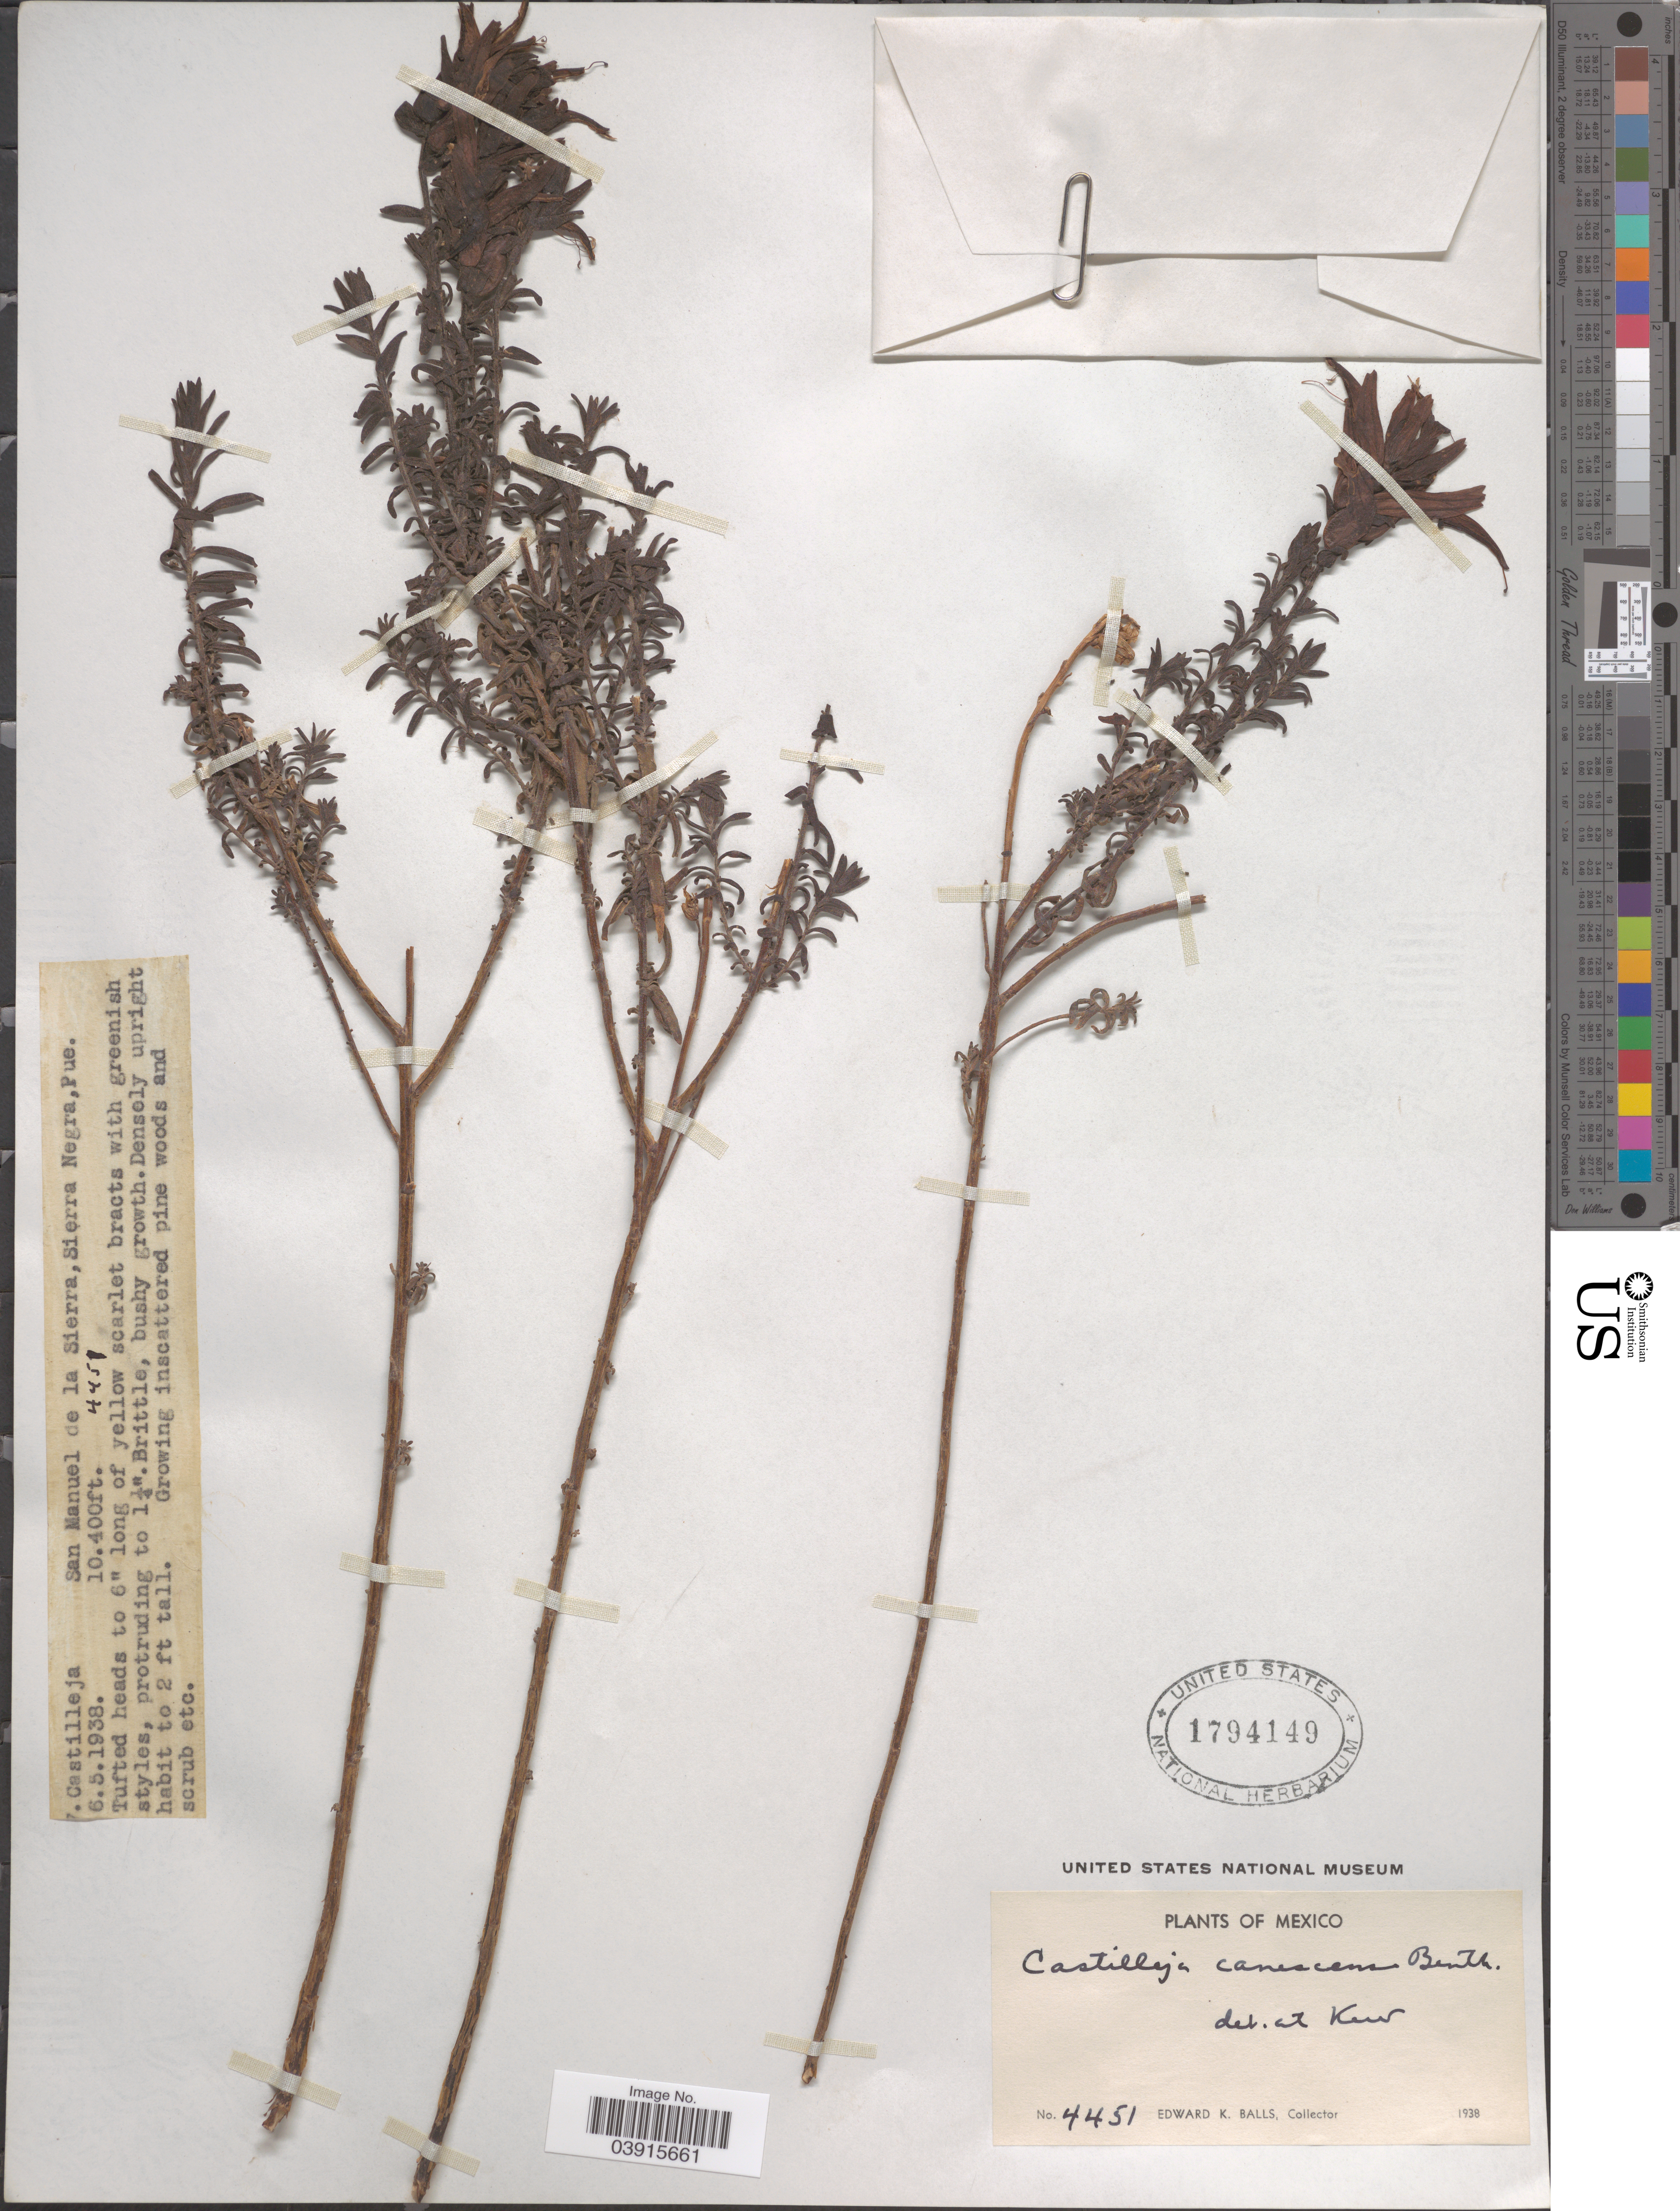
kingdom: Plantae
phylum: Tracheophyta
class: Magnoliopsida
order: Lamiales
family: Orobanchaceae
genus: Castilleja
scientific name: Castilleja tenuiflora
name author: Benth.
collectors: E. K. Balls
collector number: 4451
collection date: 1938-05-06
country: Mexico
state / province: Puebla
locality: San Manuel de la Sierra, Sierra Negra.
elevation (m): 3170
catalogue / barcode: US 1794149